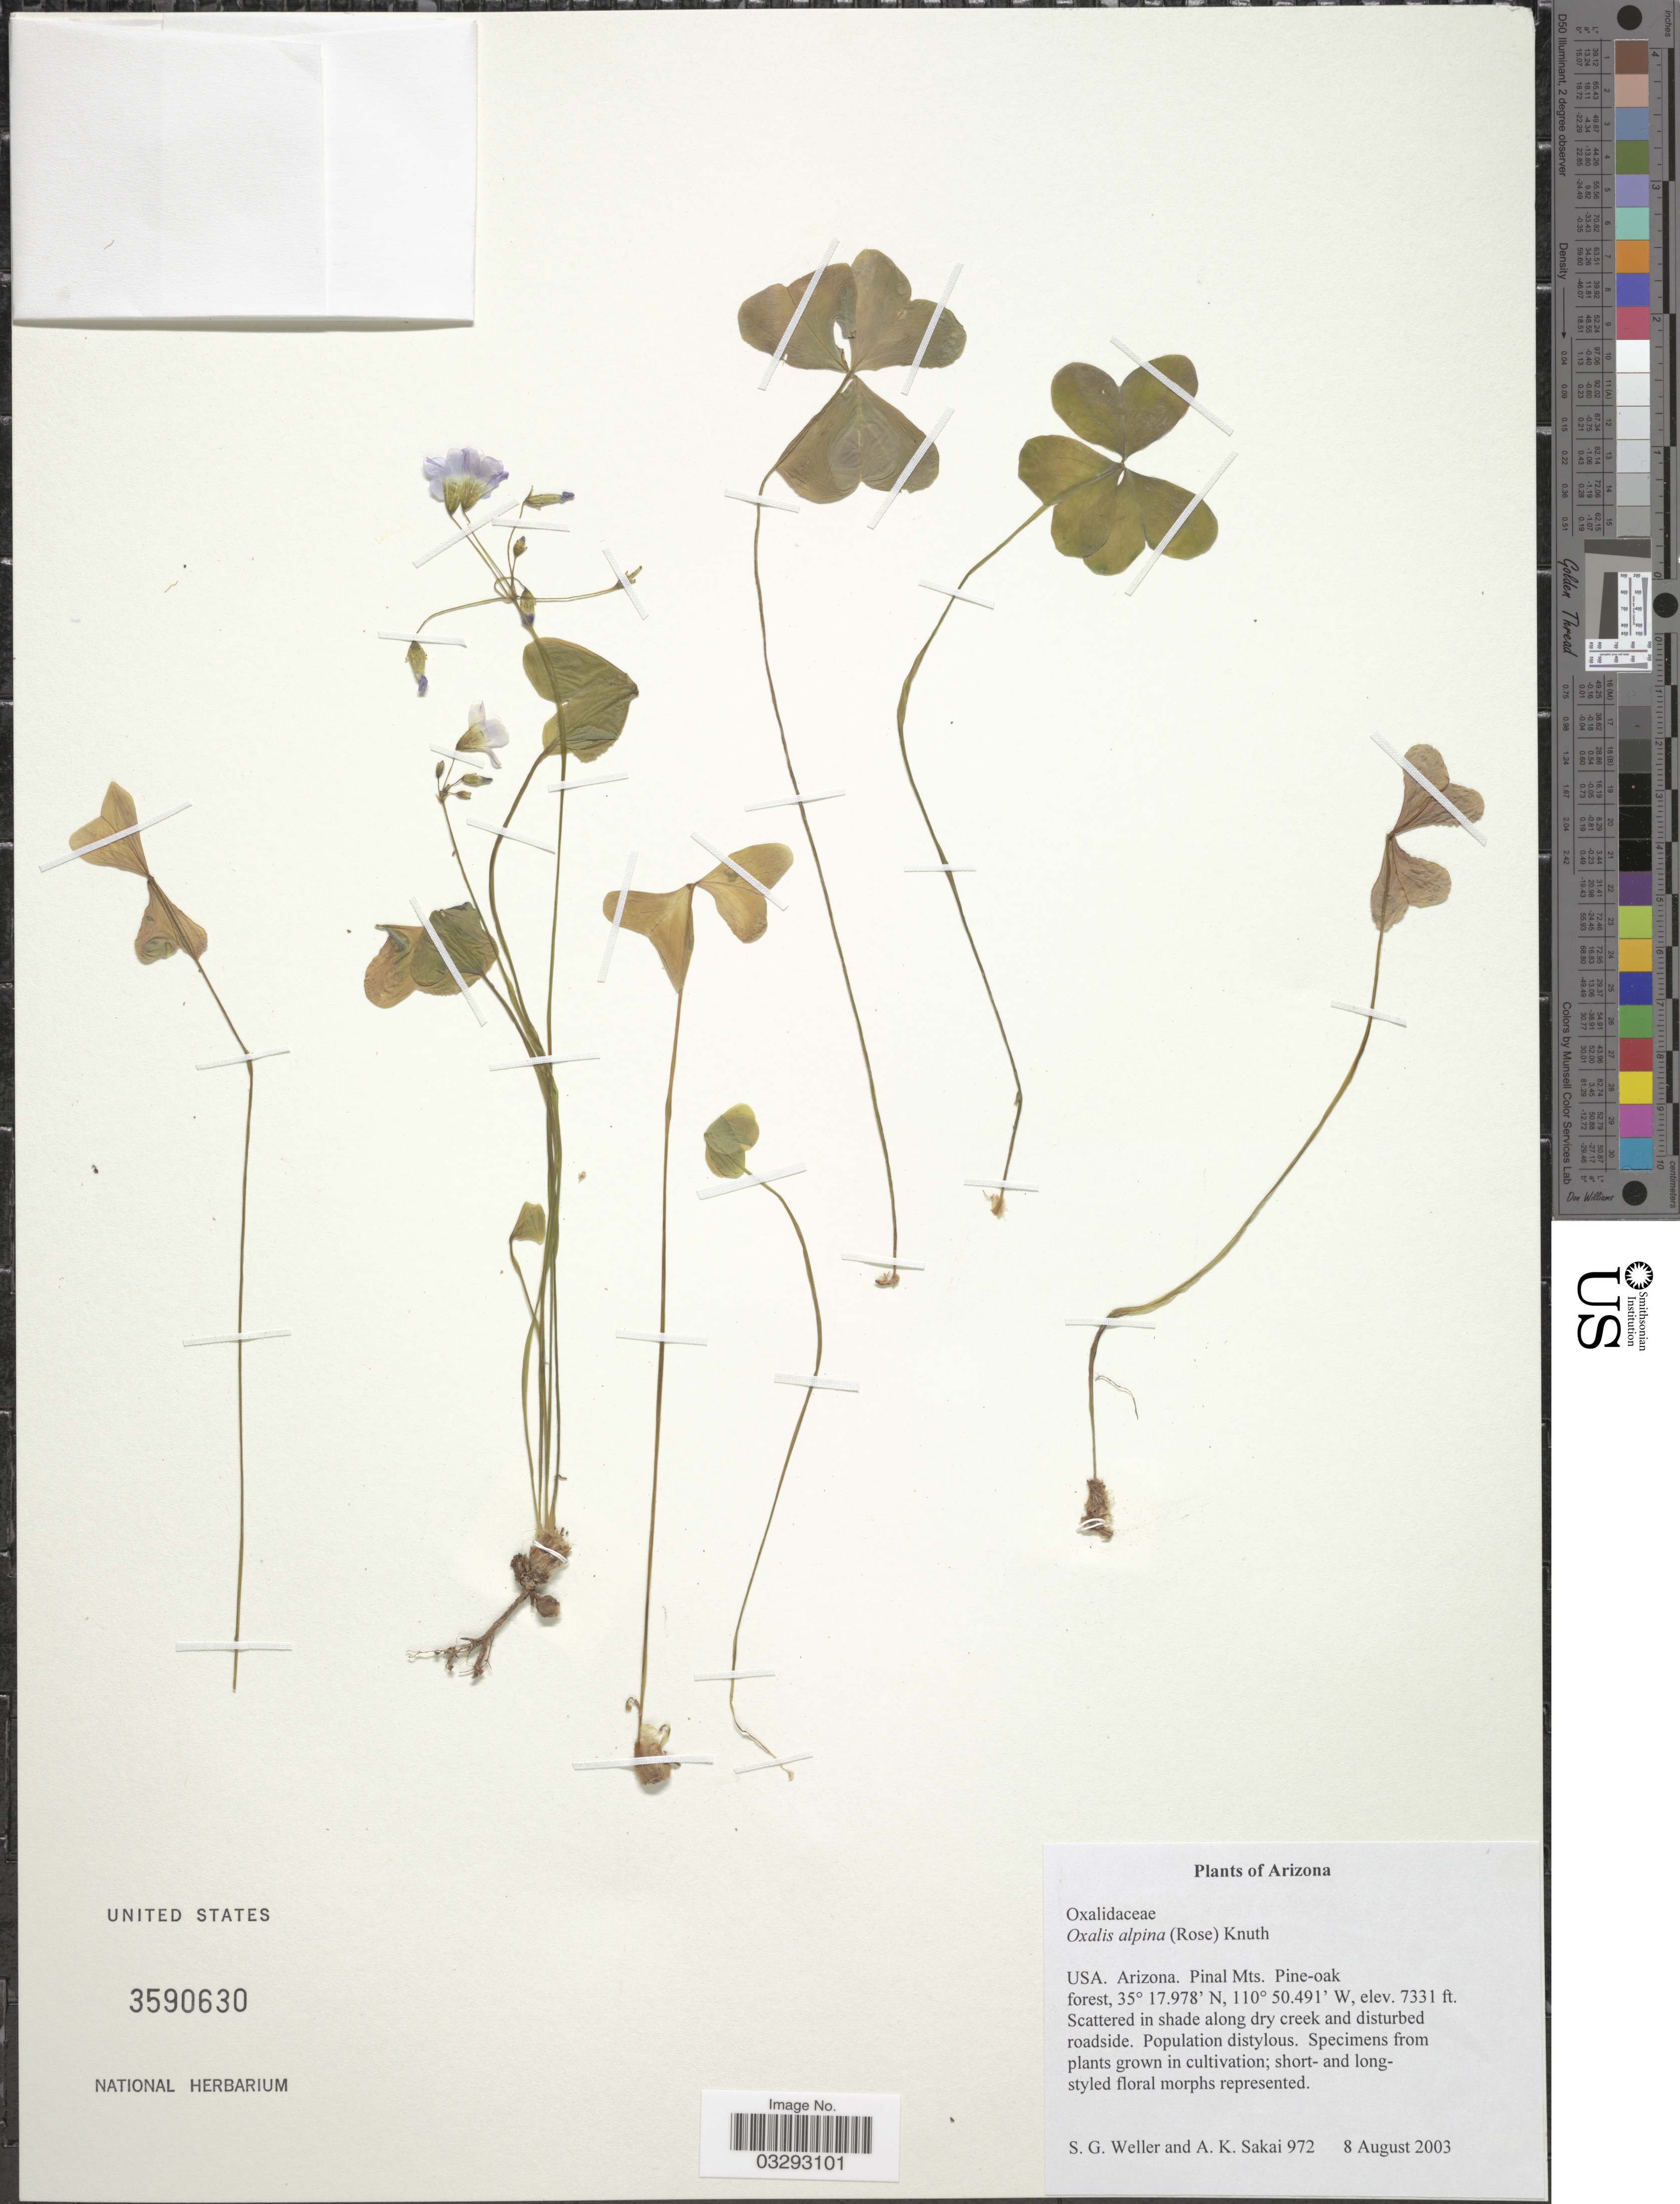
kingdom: Plantae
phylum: Tracheophyta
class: Magnoliopsida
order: Oxalidales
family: Oxalidaceae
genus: Oxalis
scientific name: Oxalis alpina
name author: (Rose) R. Knuth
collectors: S. G. Weller & A. Sakai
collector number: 972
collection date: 2003-08-08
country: United States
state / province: Arizona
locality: USA. Pinal Mts.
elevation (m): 2234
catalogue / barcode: US 3590630